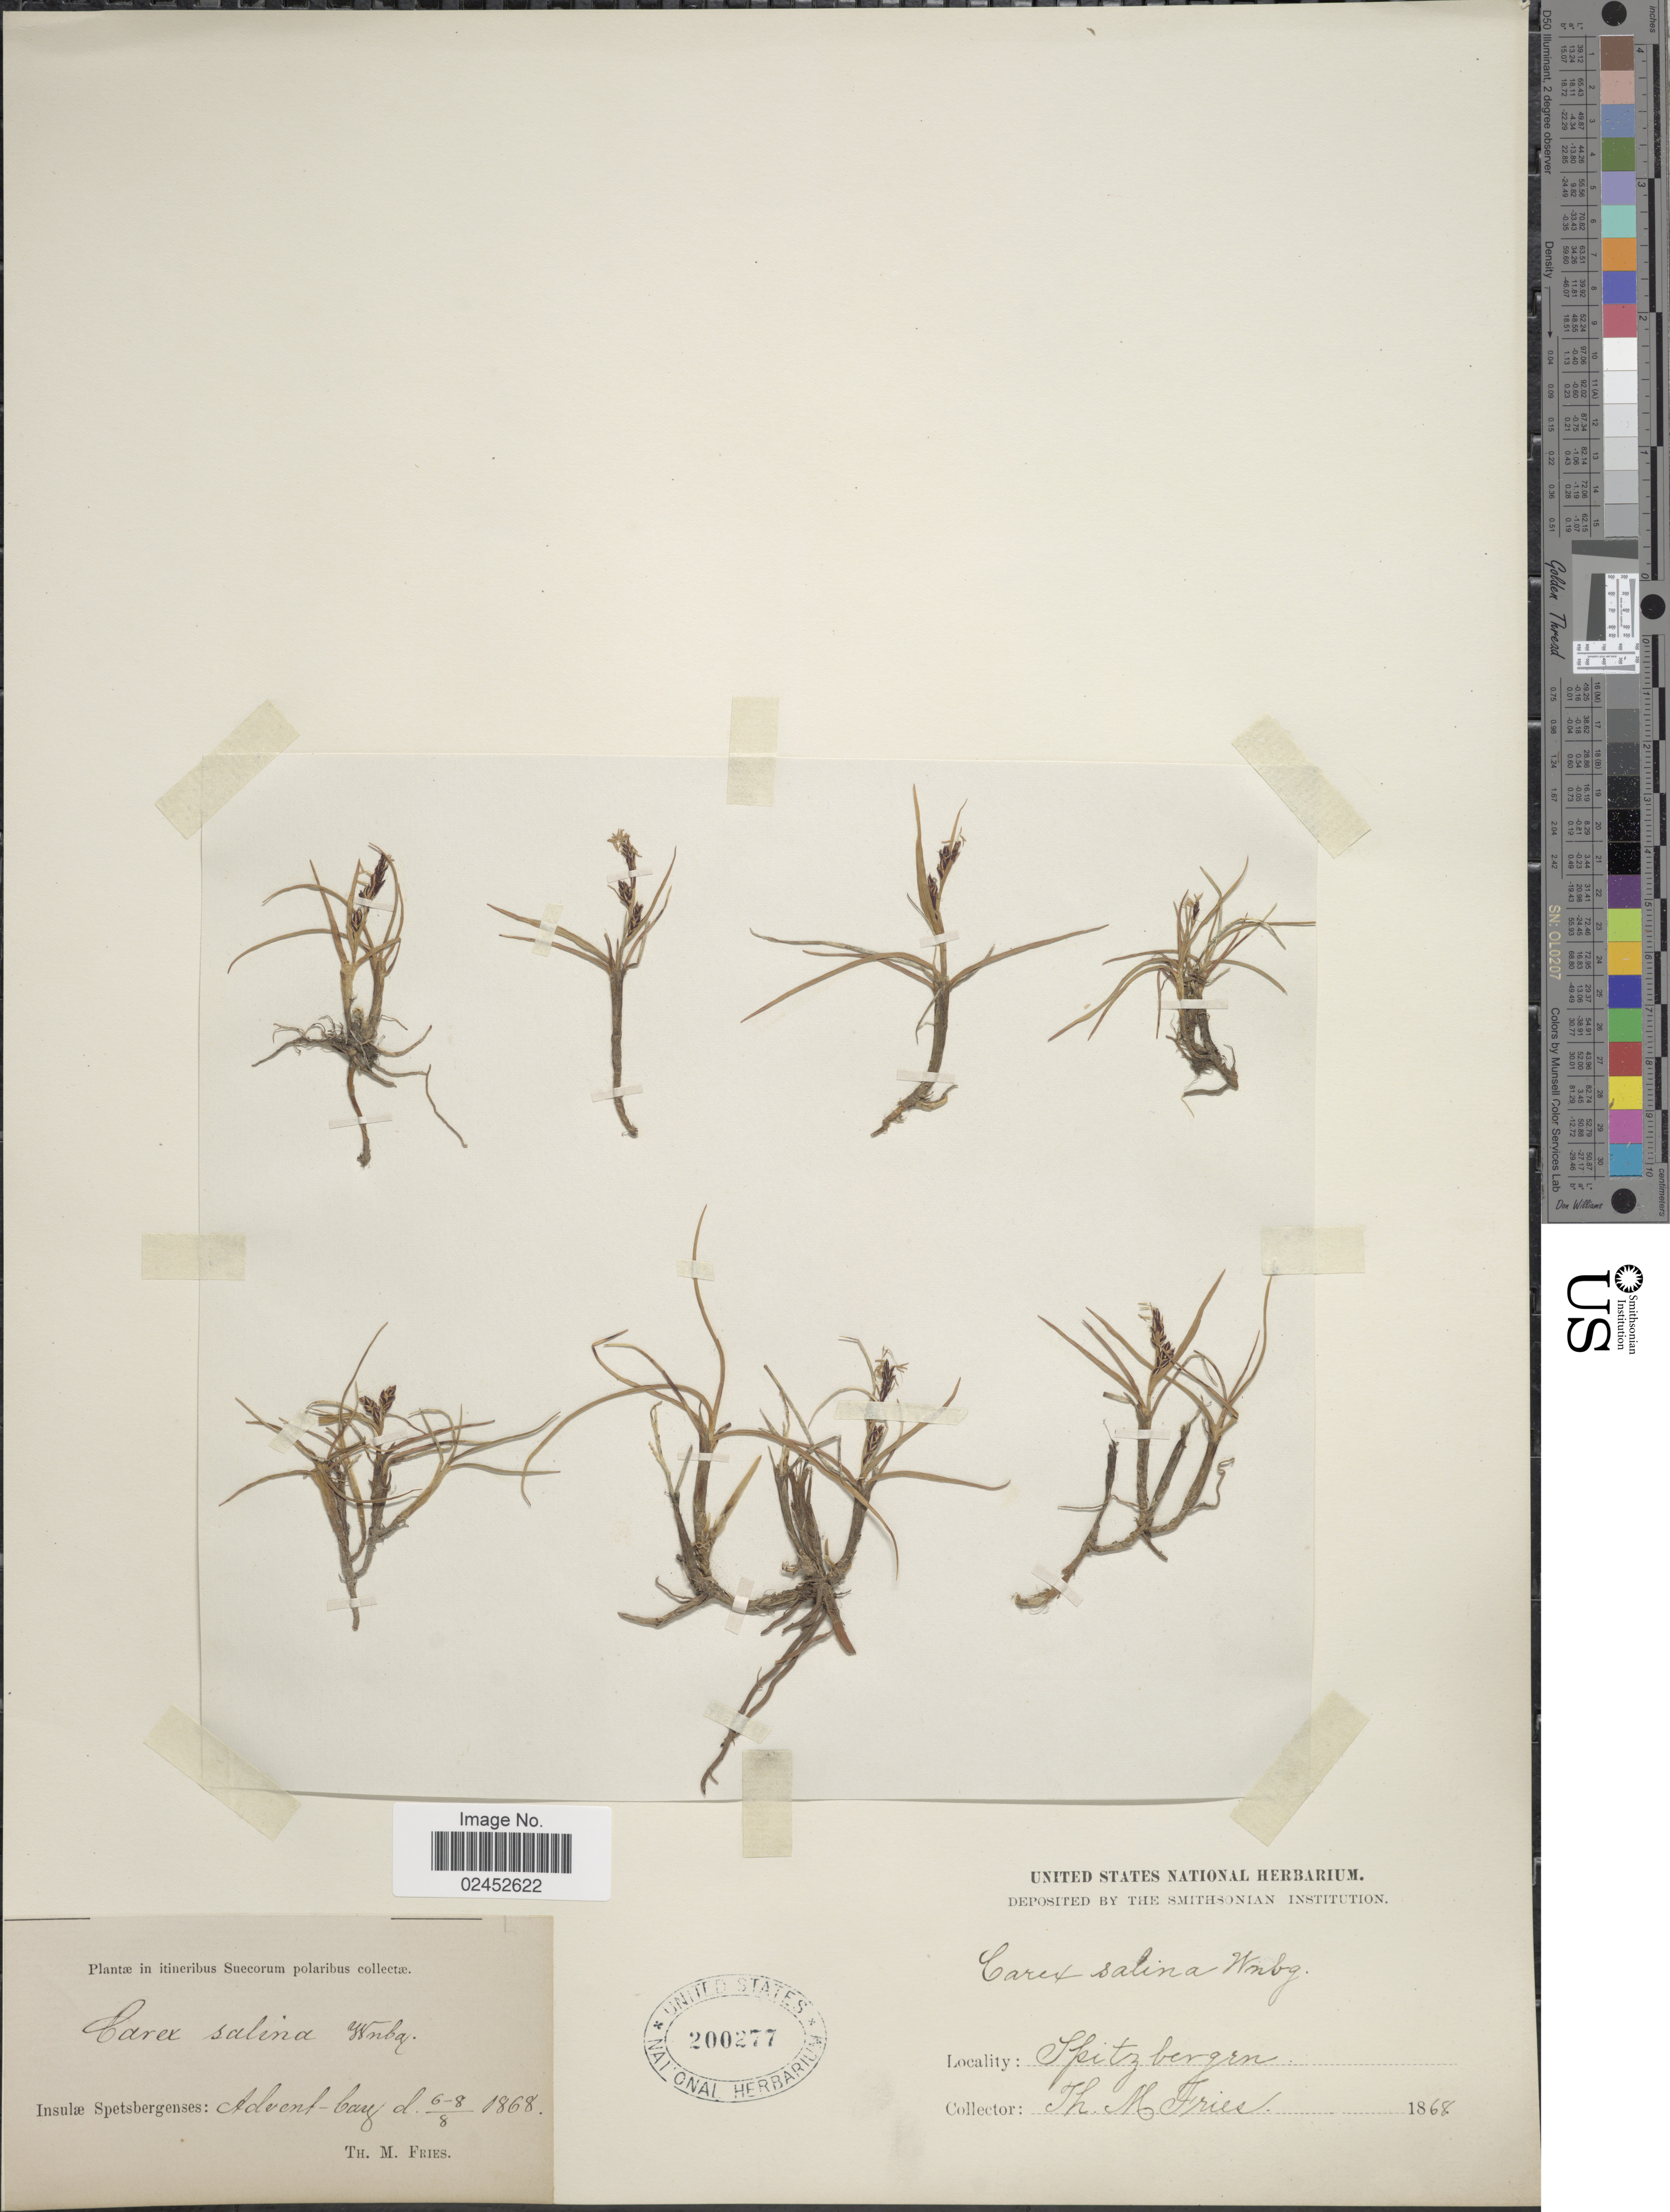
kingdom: Plantae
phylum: Tracheophyta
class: Liliopsida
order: Poales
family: Cyperaceae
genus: Carex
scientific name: Carex salina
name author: Wahlenb.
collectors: T. Fries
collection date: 1868-08-06/1868-08-08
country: Norway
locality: Itineribus Suecorum polaribus, Insulae Spetsbergenses: Advent-bay, Spitzbergen.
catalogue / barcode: US 200277